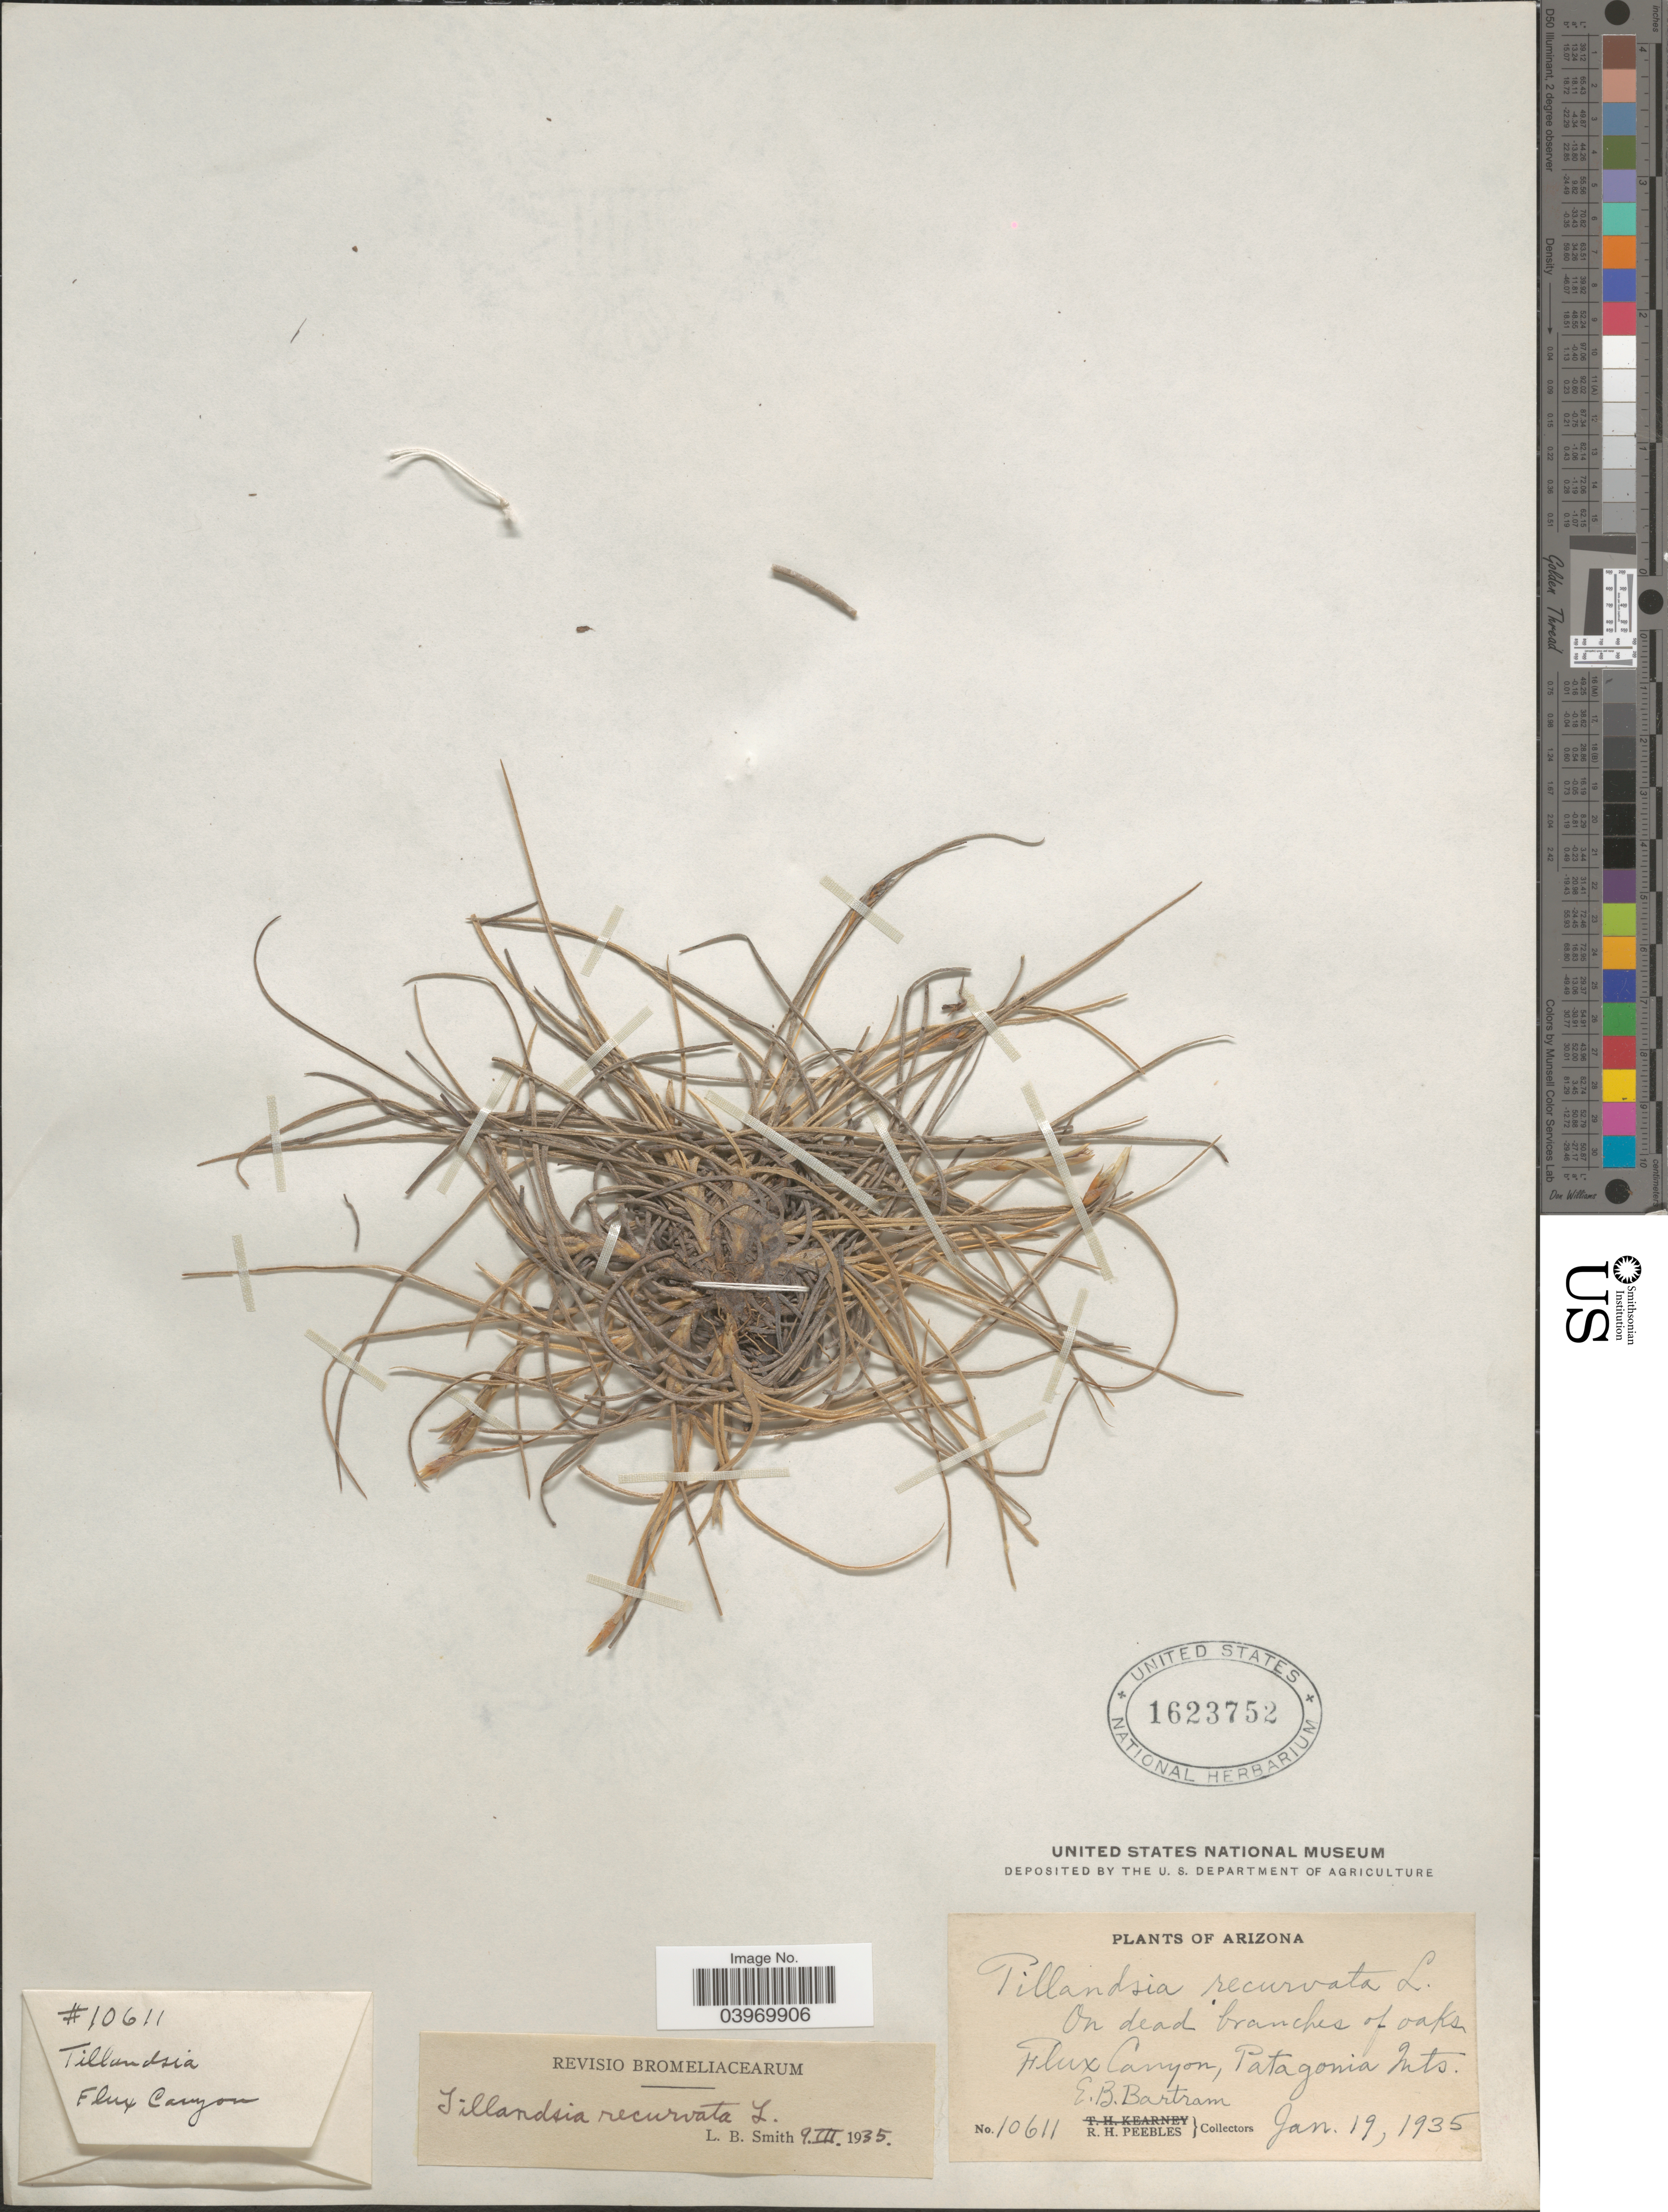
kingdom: Plantae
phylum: Tracheophyta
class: Liliopsida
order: Poales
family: Bromeliaceae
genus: Tillandsia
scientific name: Tillandsia recurvata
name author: L.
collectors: E. B. Bartram & R. H. Peebles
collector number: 10611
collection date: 1935-01-19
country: United States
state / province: Arizona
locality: On dead branches of oaks, Flux Canyon, Patagonia Mts.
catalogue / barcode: US 1623752